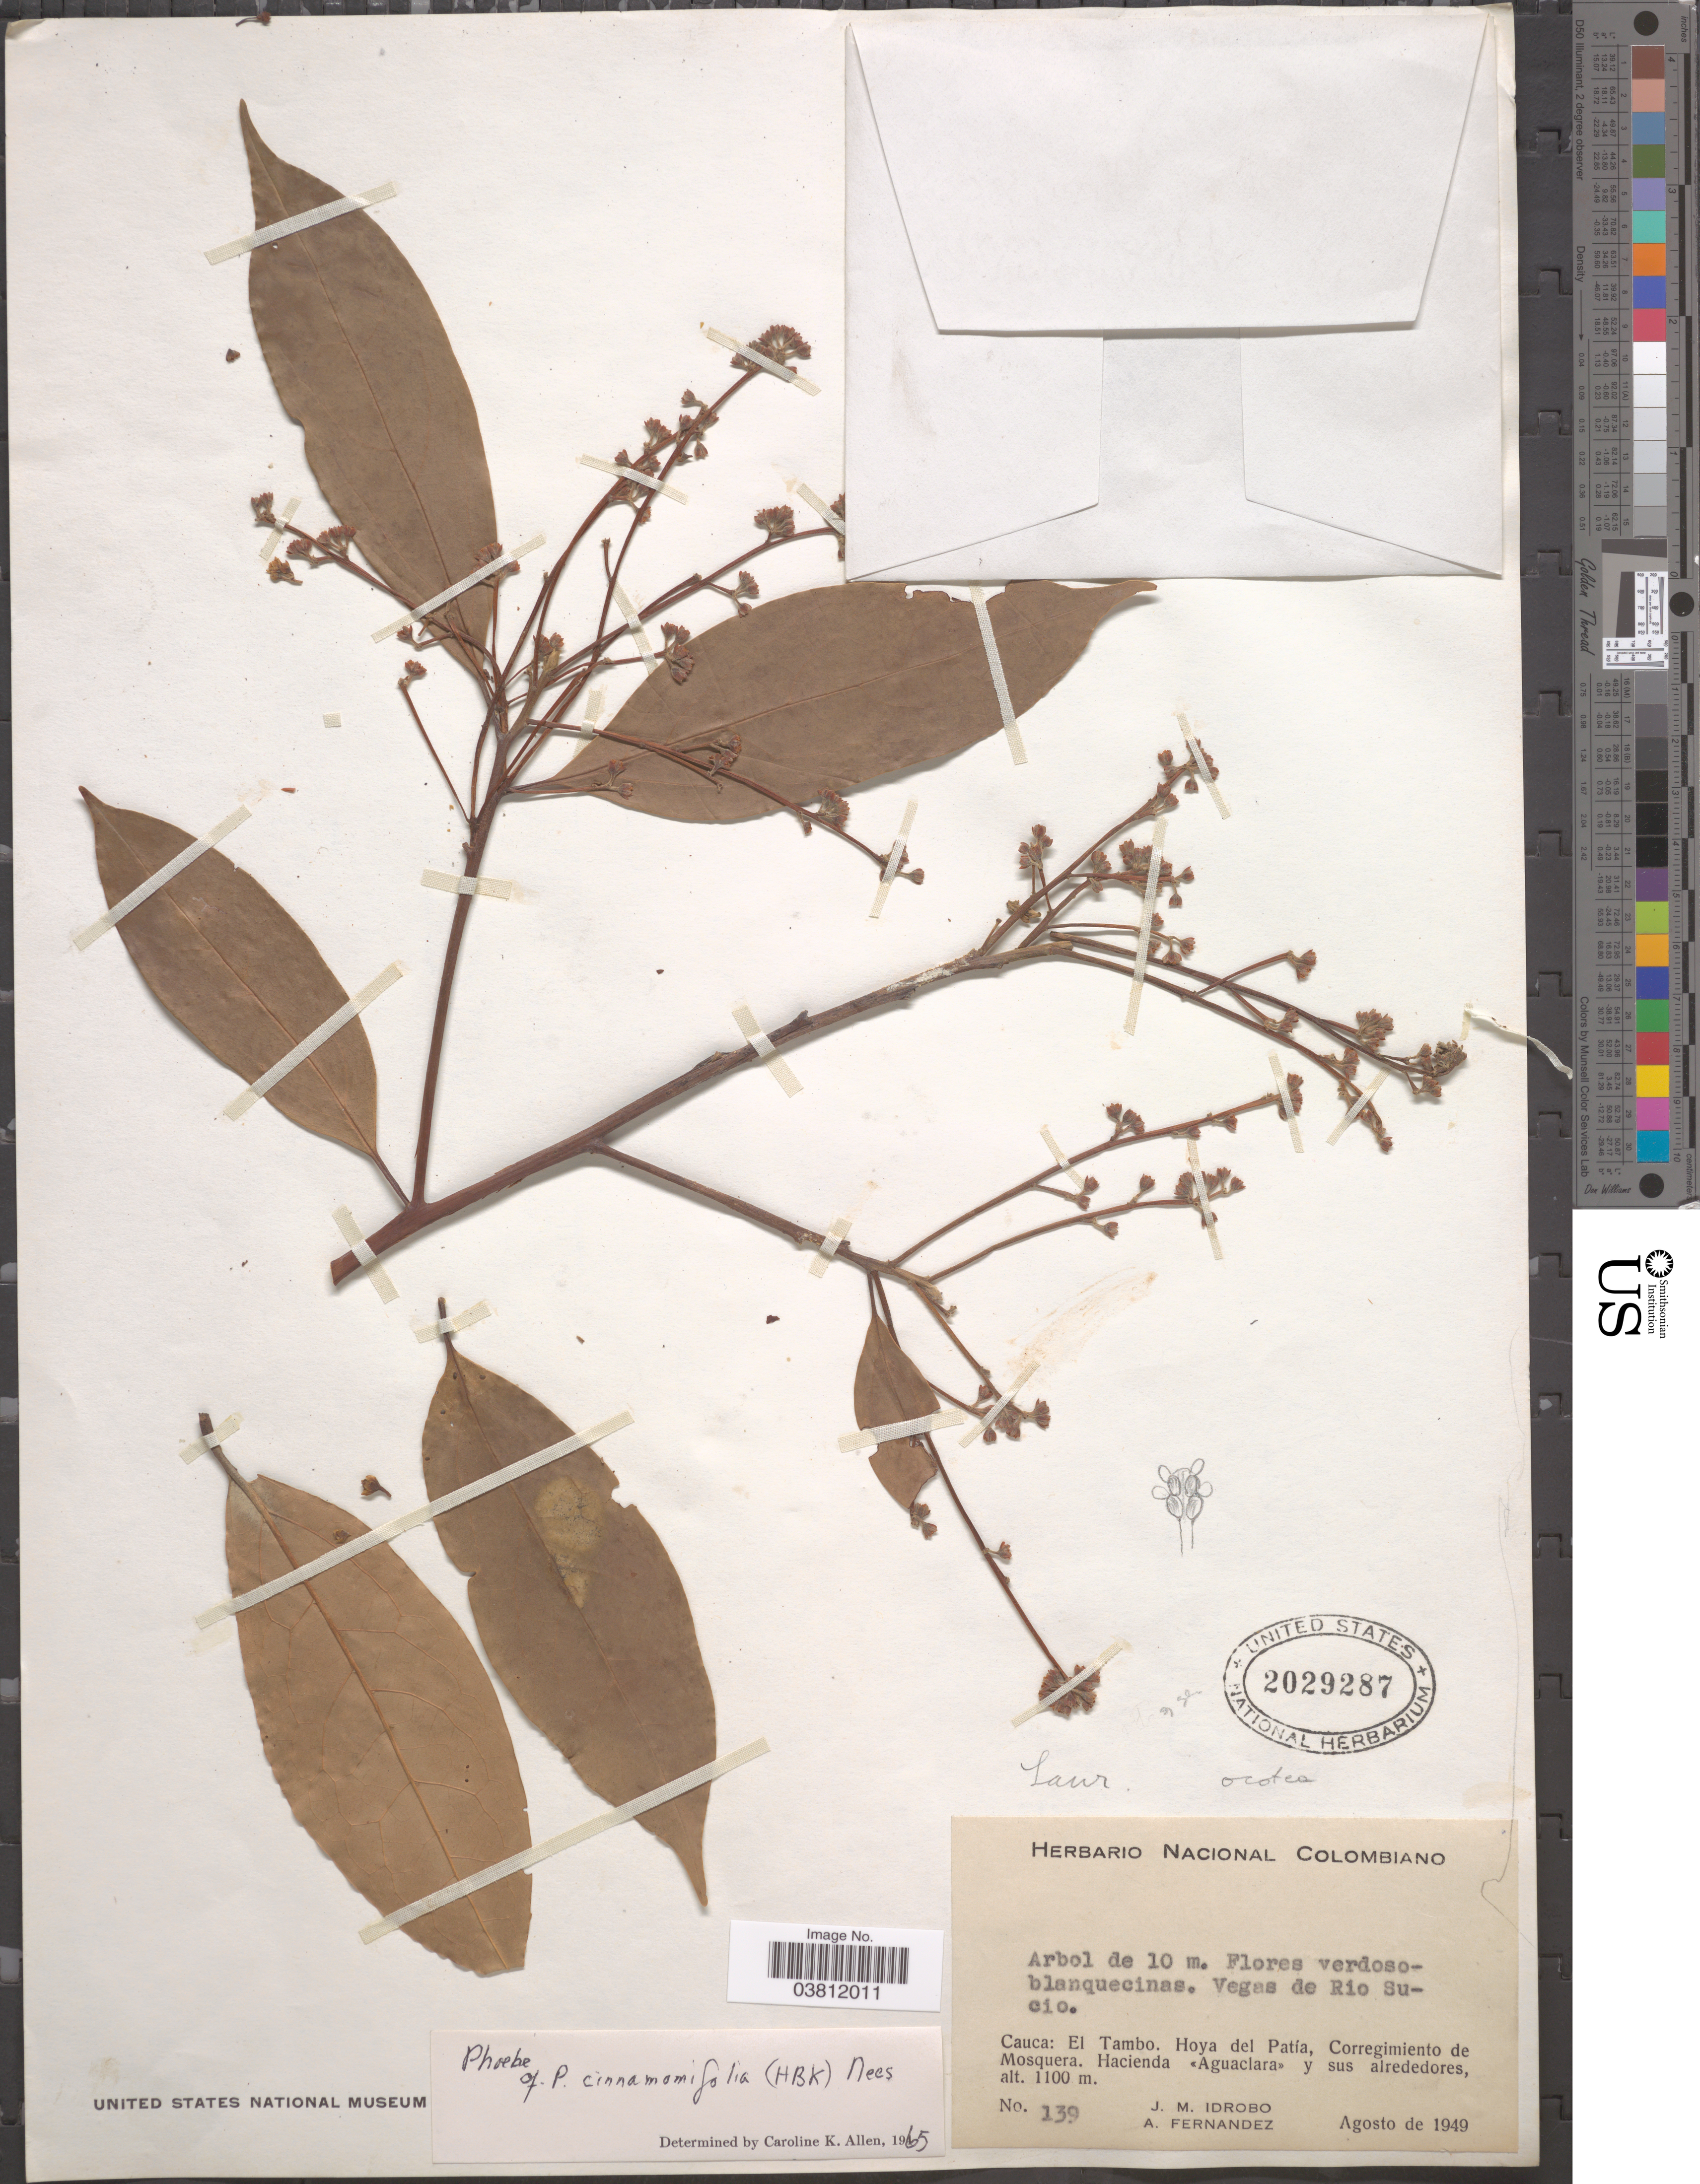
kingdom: Plantae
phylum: Tracheophyta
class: Magnoliopsida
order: Laurales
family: Lauraceae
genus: Phoebe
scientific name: Phoebe cinnamomifolia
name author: (Kunth) Nees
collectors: J. M. Idrobo & A. Fernandez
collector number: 139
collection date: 1949-08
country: Colombia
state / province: Cauca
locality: Vegas de Rio Sucio. El Tambo. Hoya del Patía, Corregimiento de Mosquera. Hacienda <<Aguaclara>> y sus alrededores.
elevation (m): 1100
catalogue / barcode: US 2029287